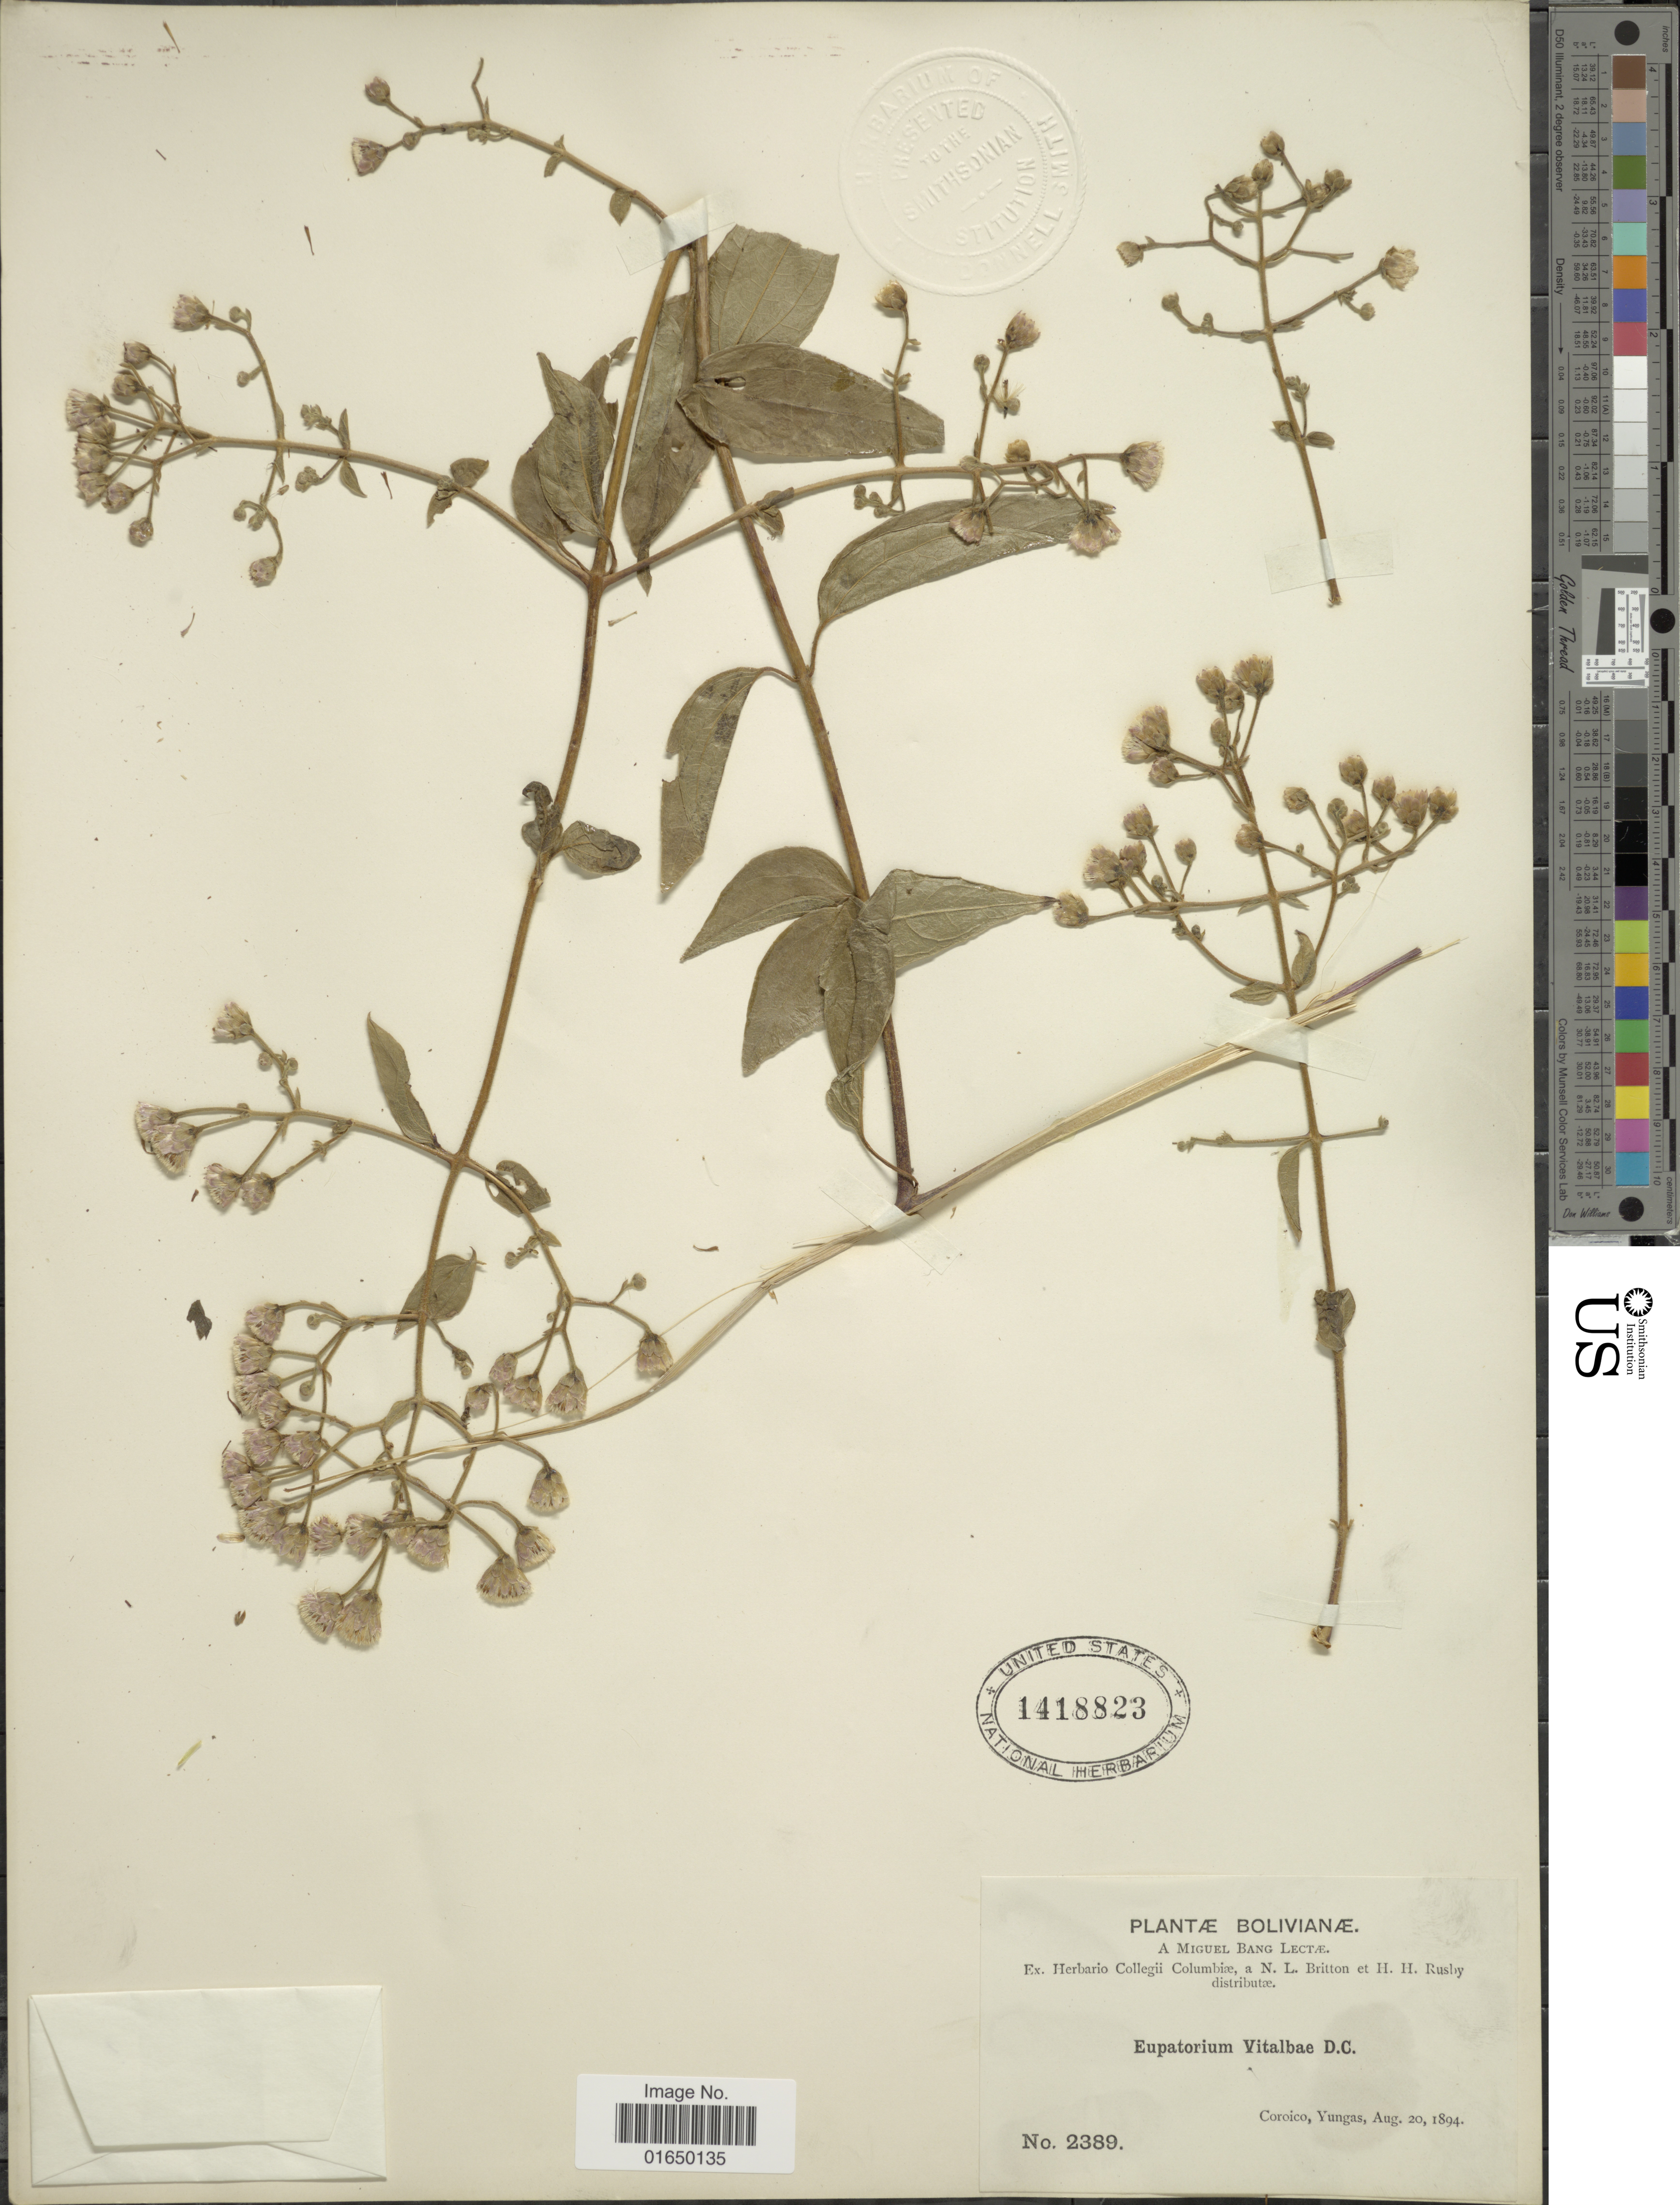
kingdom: Plantae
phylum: Tracheophyta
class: Magnoliopsida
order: Asterales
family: Asteraceae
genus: Heterocondylus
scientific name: Heterocondylus vitalbae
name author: (DC.) R.M. King & H. Rob.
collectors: M. Bang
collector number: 2389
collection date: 1894-08-20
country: Bolivia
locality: Coroico, Yungas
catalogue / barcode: US 1418823